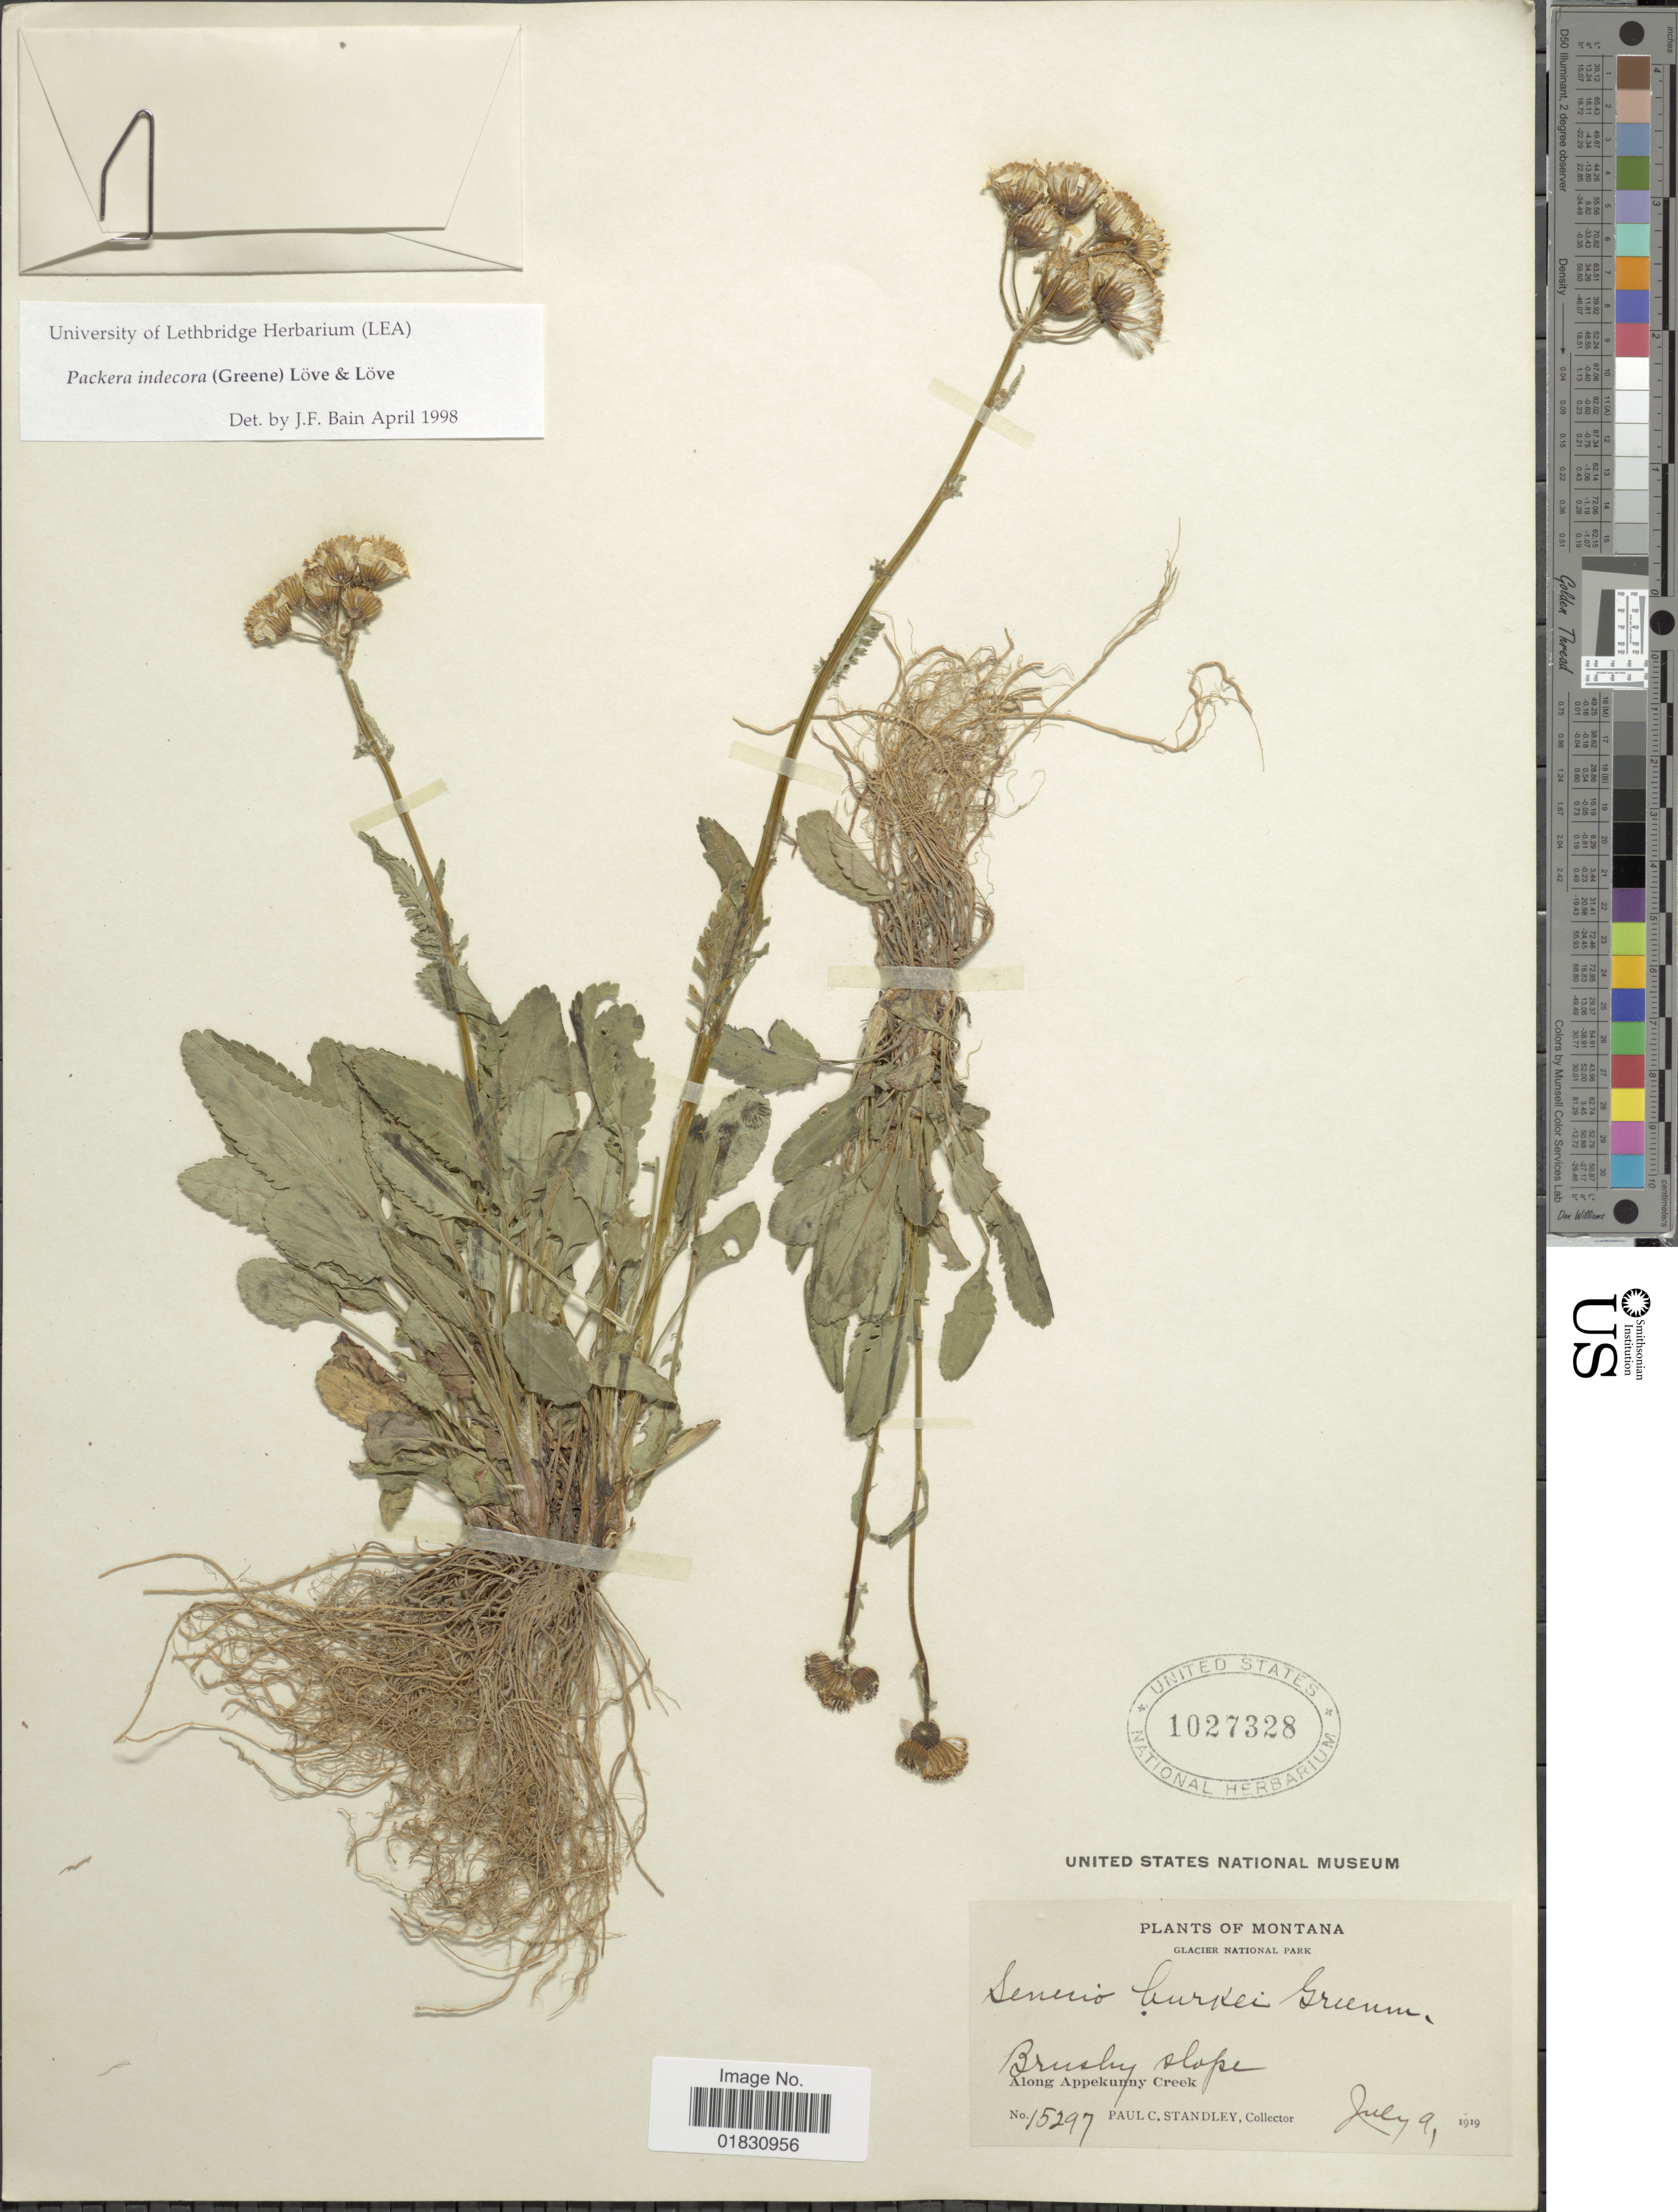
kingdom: Plantae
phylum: Tracheophyta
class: Magnoliopsida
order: Asterales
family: Asteraceae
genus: Packera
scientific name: Packera indecora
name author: (Greene) Á. Löve & D. Löve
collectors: P. C. Standley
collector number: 15297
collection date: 1919-07-09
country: United States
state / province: Montana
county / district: Glacier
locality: Glacier National Park, along Appekunny Creek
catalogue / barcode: US 1027328